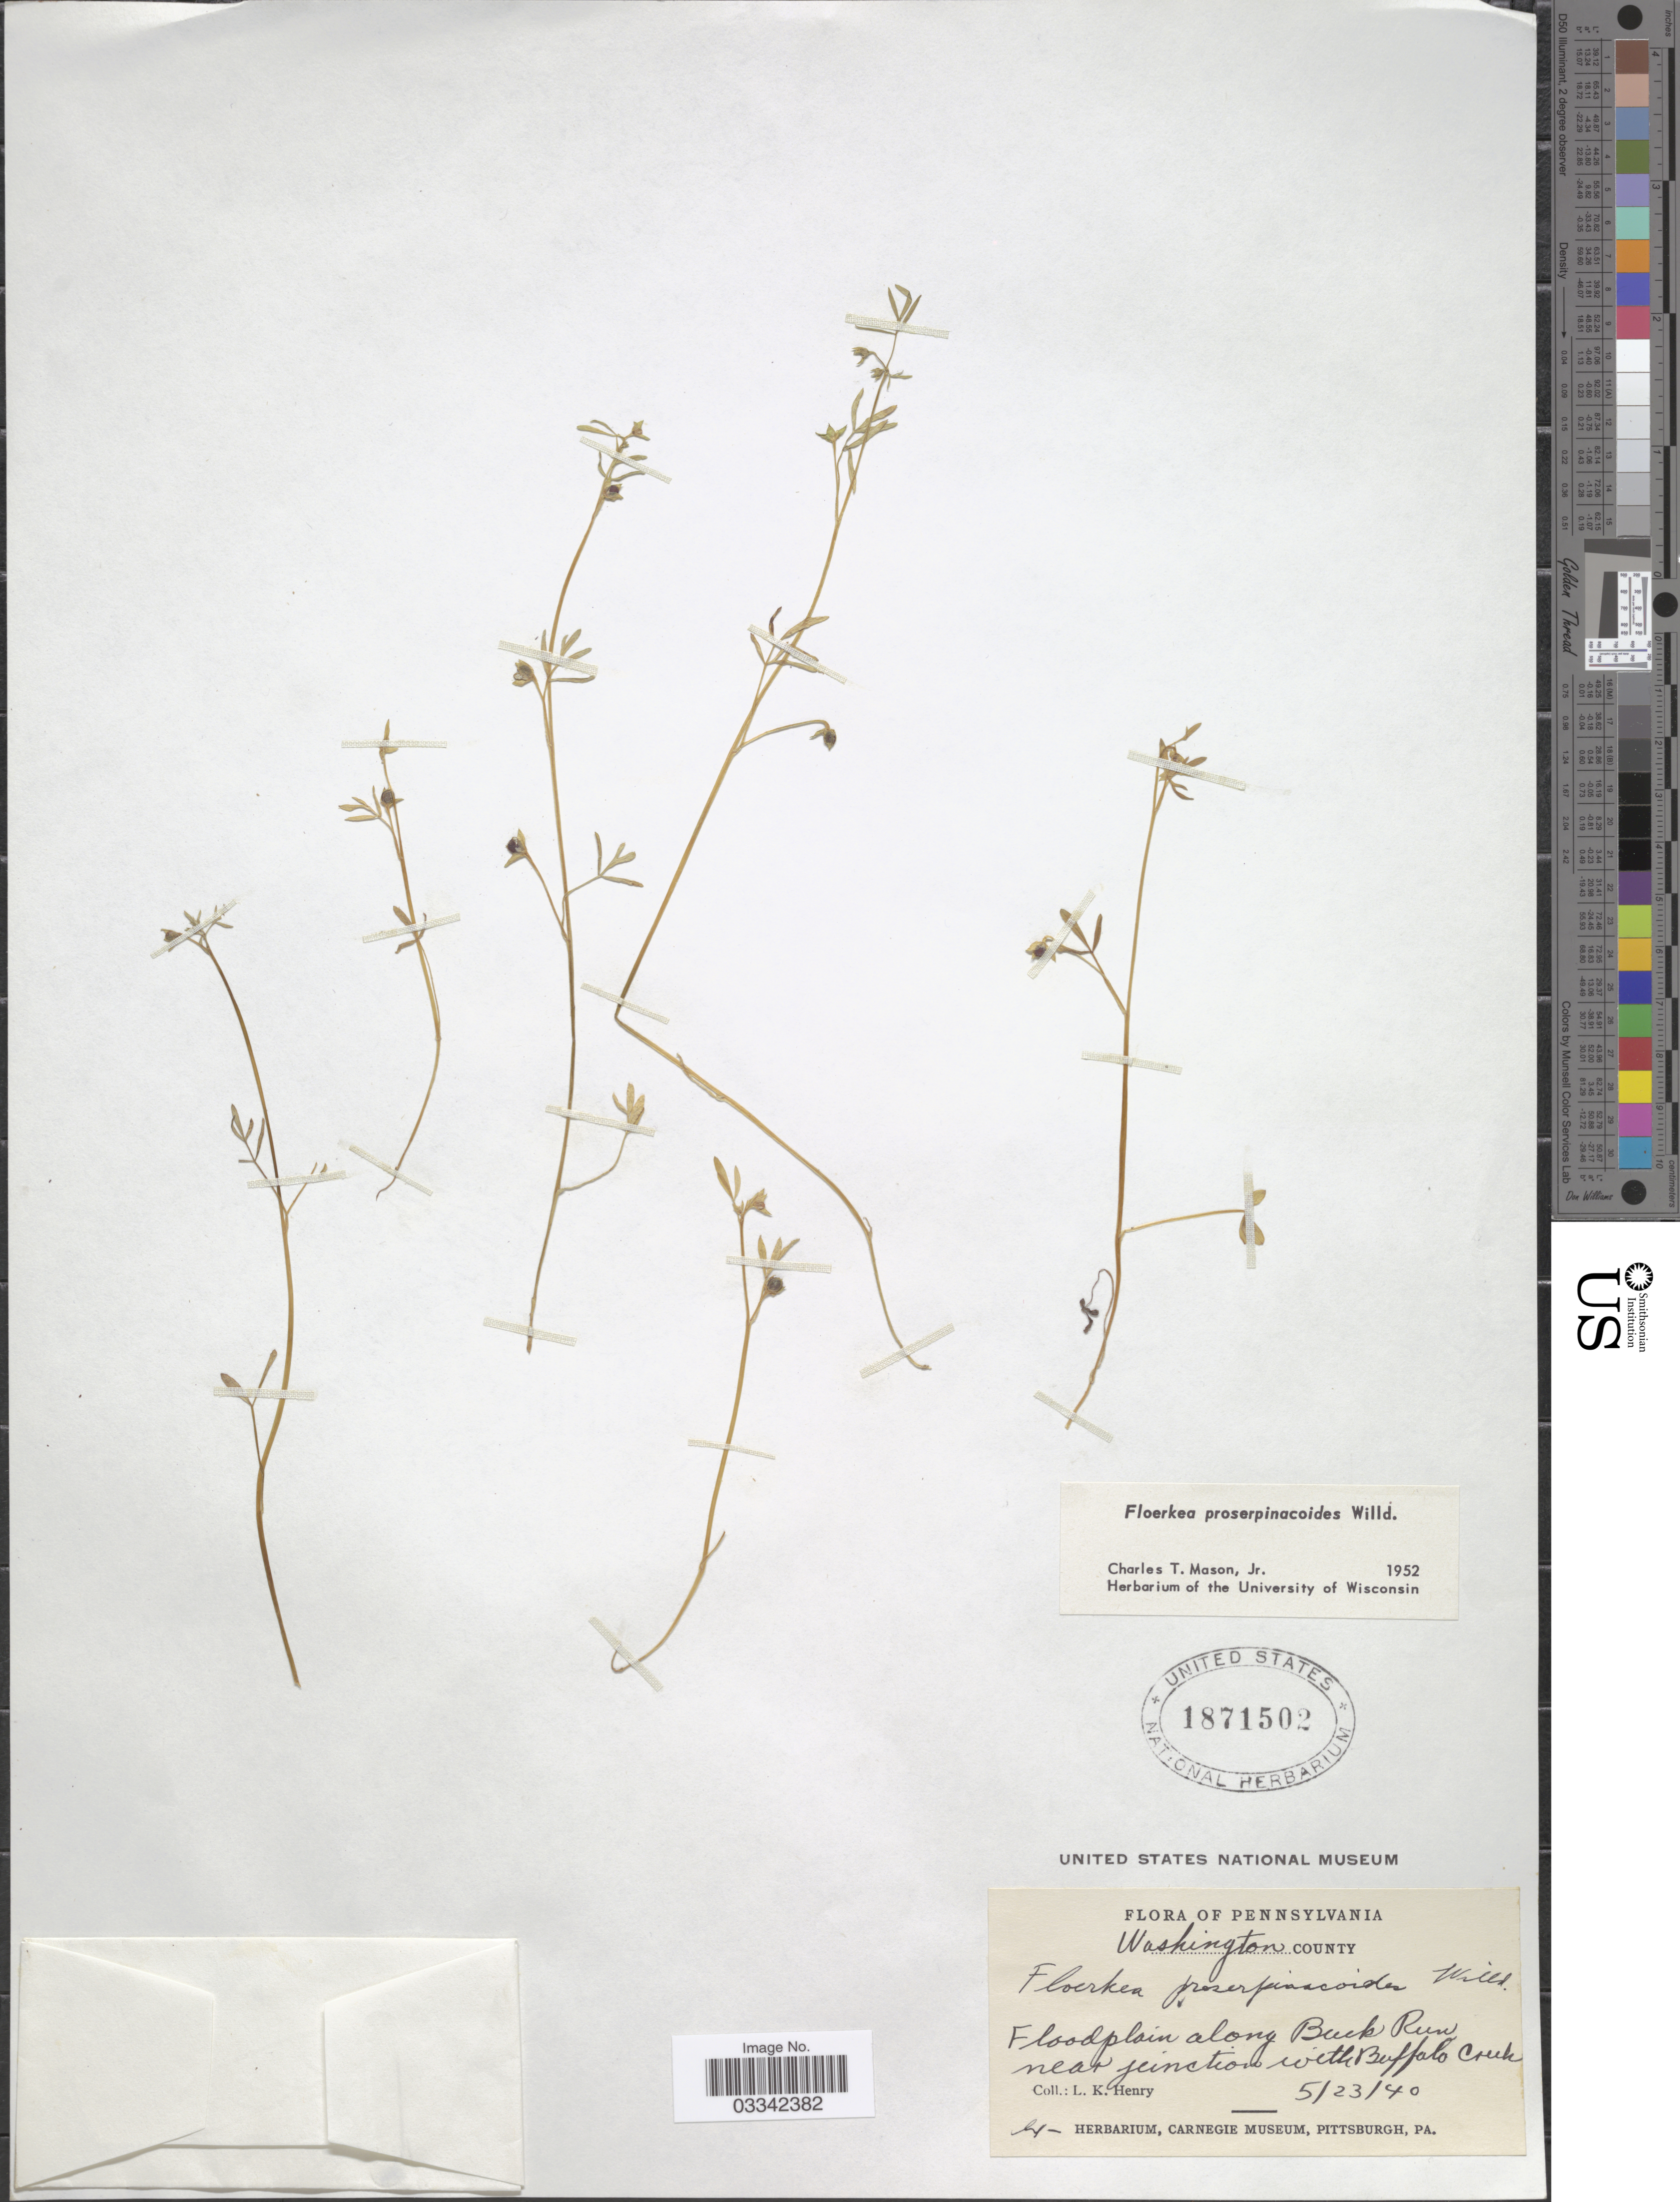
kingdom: Plantae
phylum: Tracheophyta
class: Magnoliopsida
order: Brassicales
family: Limnanthaceae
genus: Floerkea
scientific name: Floerkea proserpinacoides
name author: Willd.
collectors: L. K. Henry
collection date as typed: Transcribed d/m/y: 23/5/40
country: United States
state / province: Pennsylvania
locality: Washington County. Floodplain along Buck Run near junction with Buffalo Creek.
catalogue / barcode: US 1871502